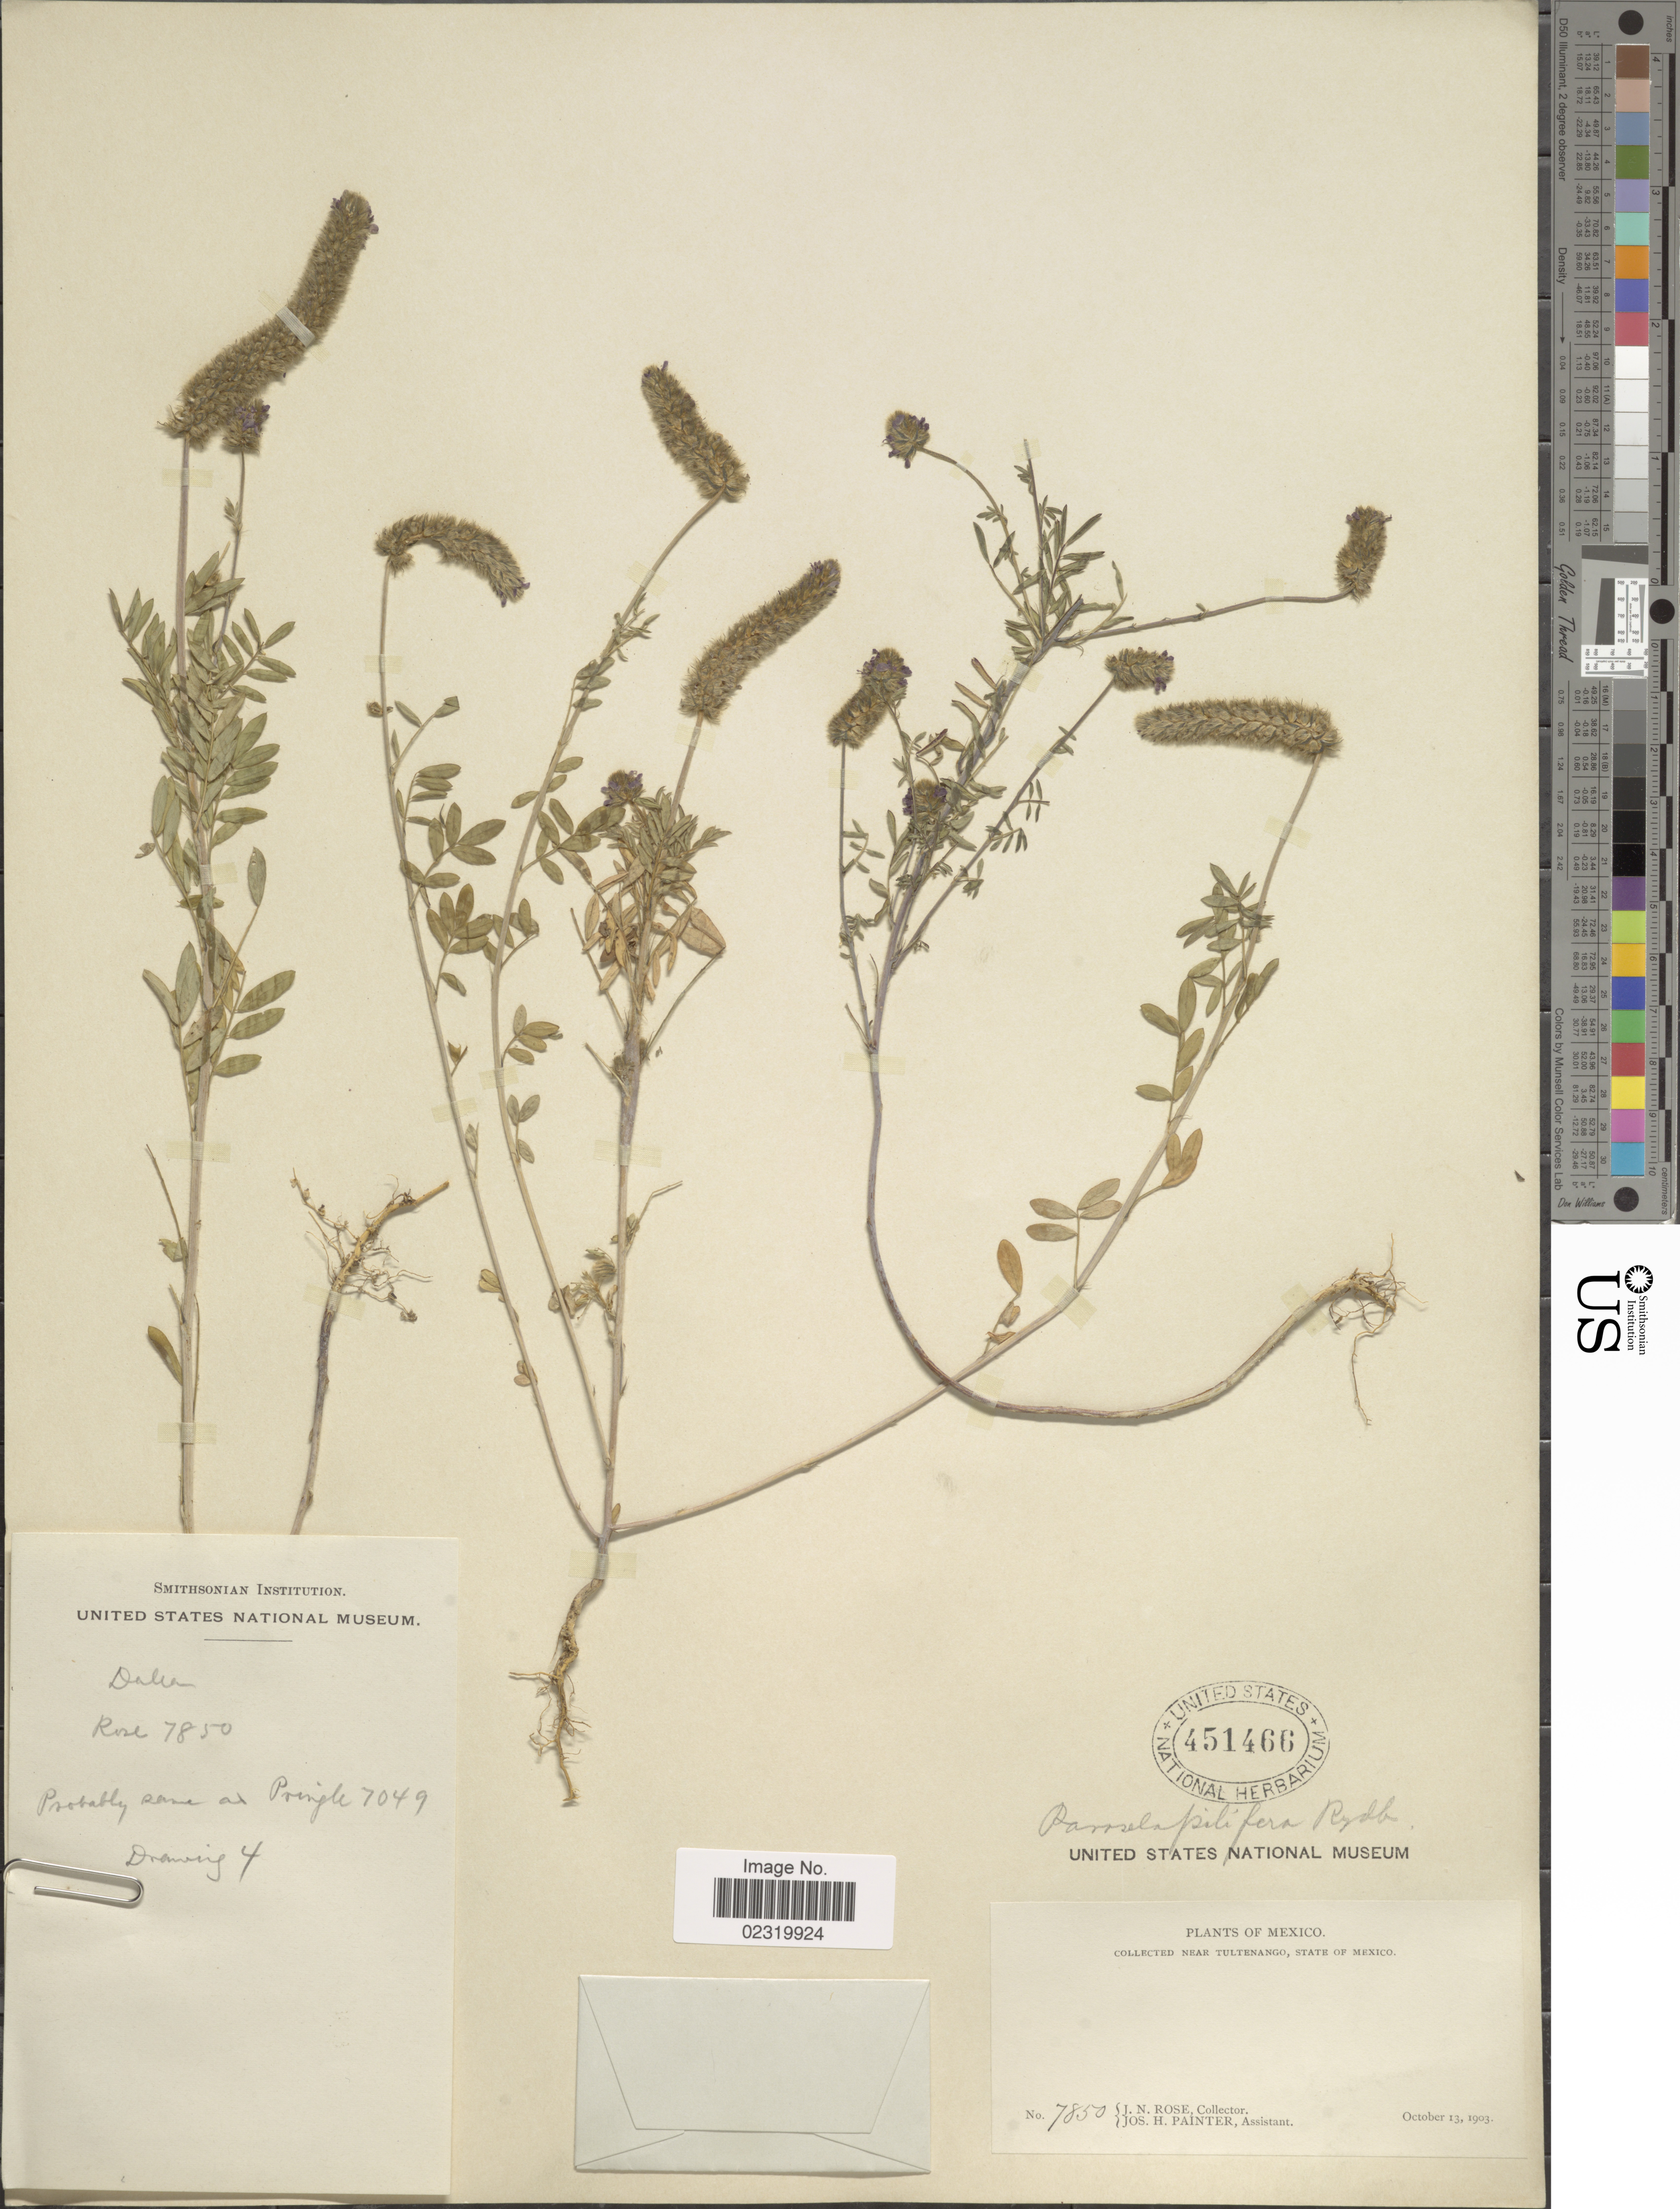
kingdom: Plantae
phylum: Tracheophyta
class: Magnoliopsida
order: Fabales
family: Fabaceae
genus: Dalea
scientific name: Dalea reclinata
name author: (Cav.) Willd.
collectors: J. N. Rose & J. H. Painter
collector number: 7850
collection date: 1903-10-13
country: Mexico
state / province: México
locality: Near Tultenango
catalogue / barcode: US 451466